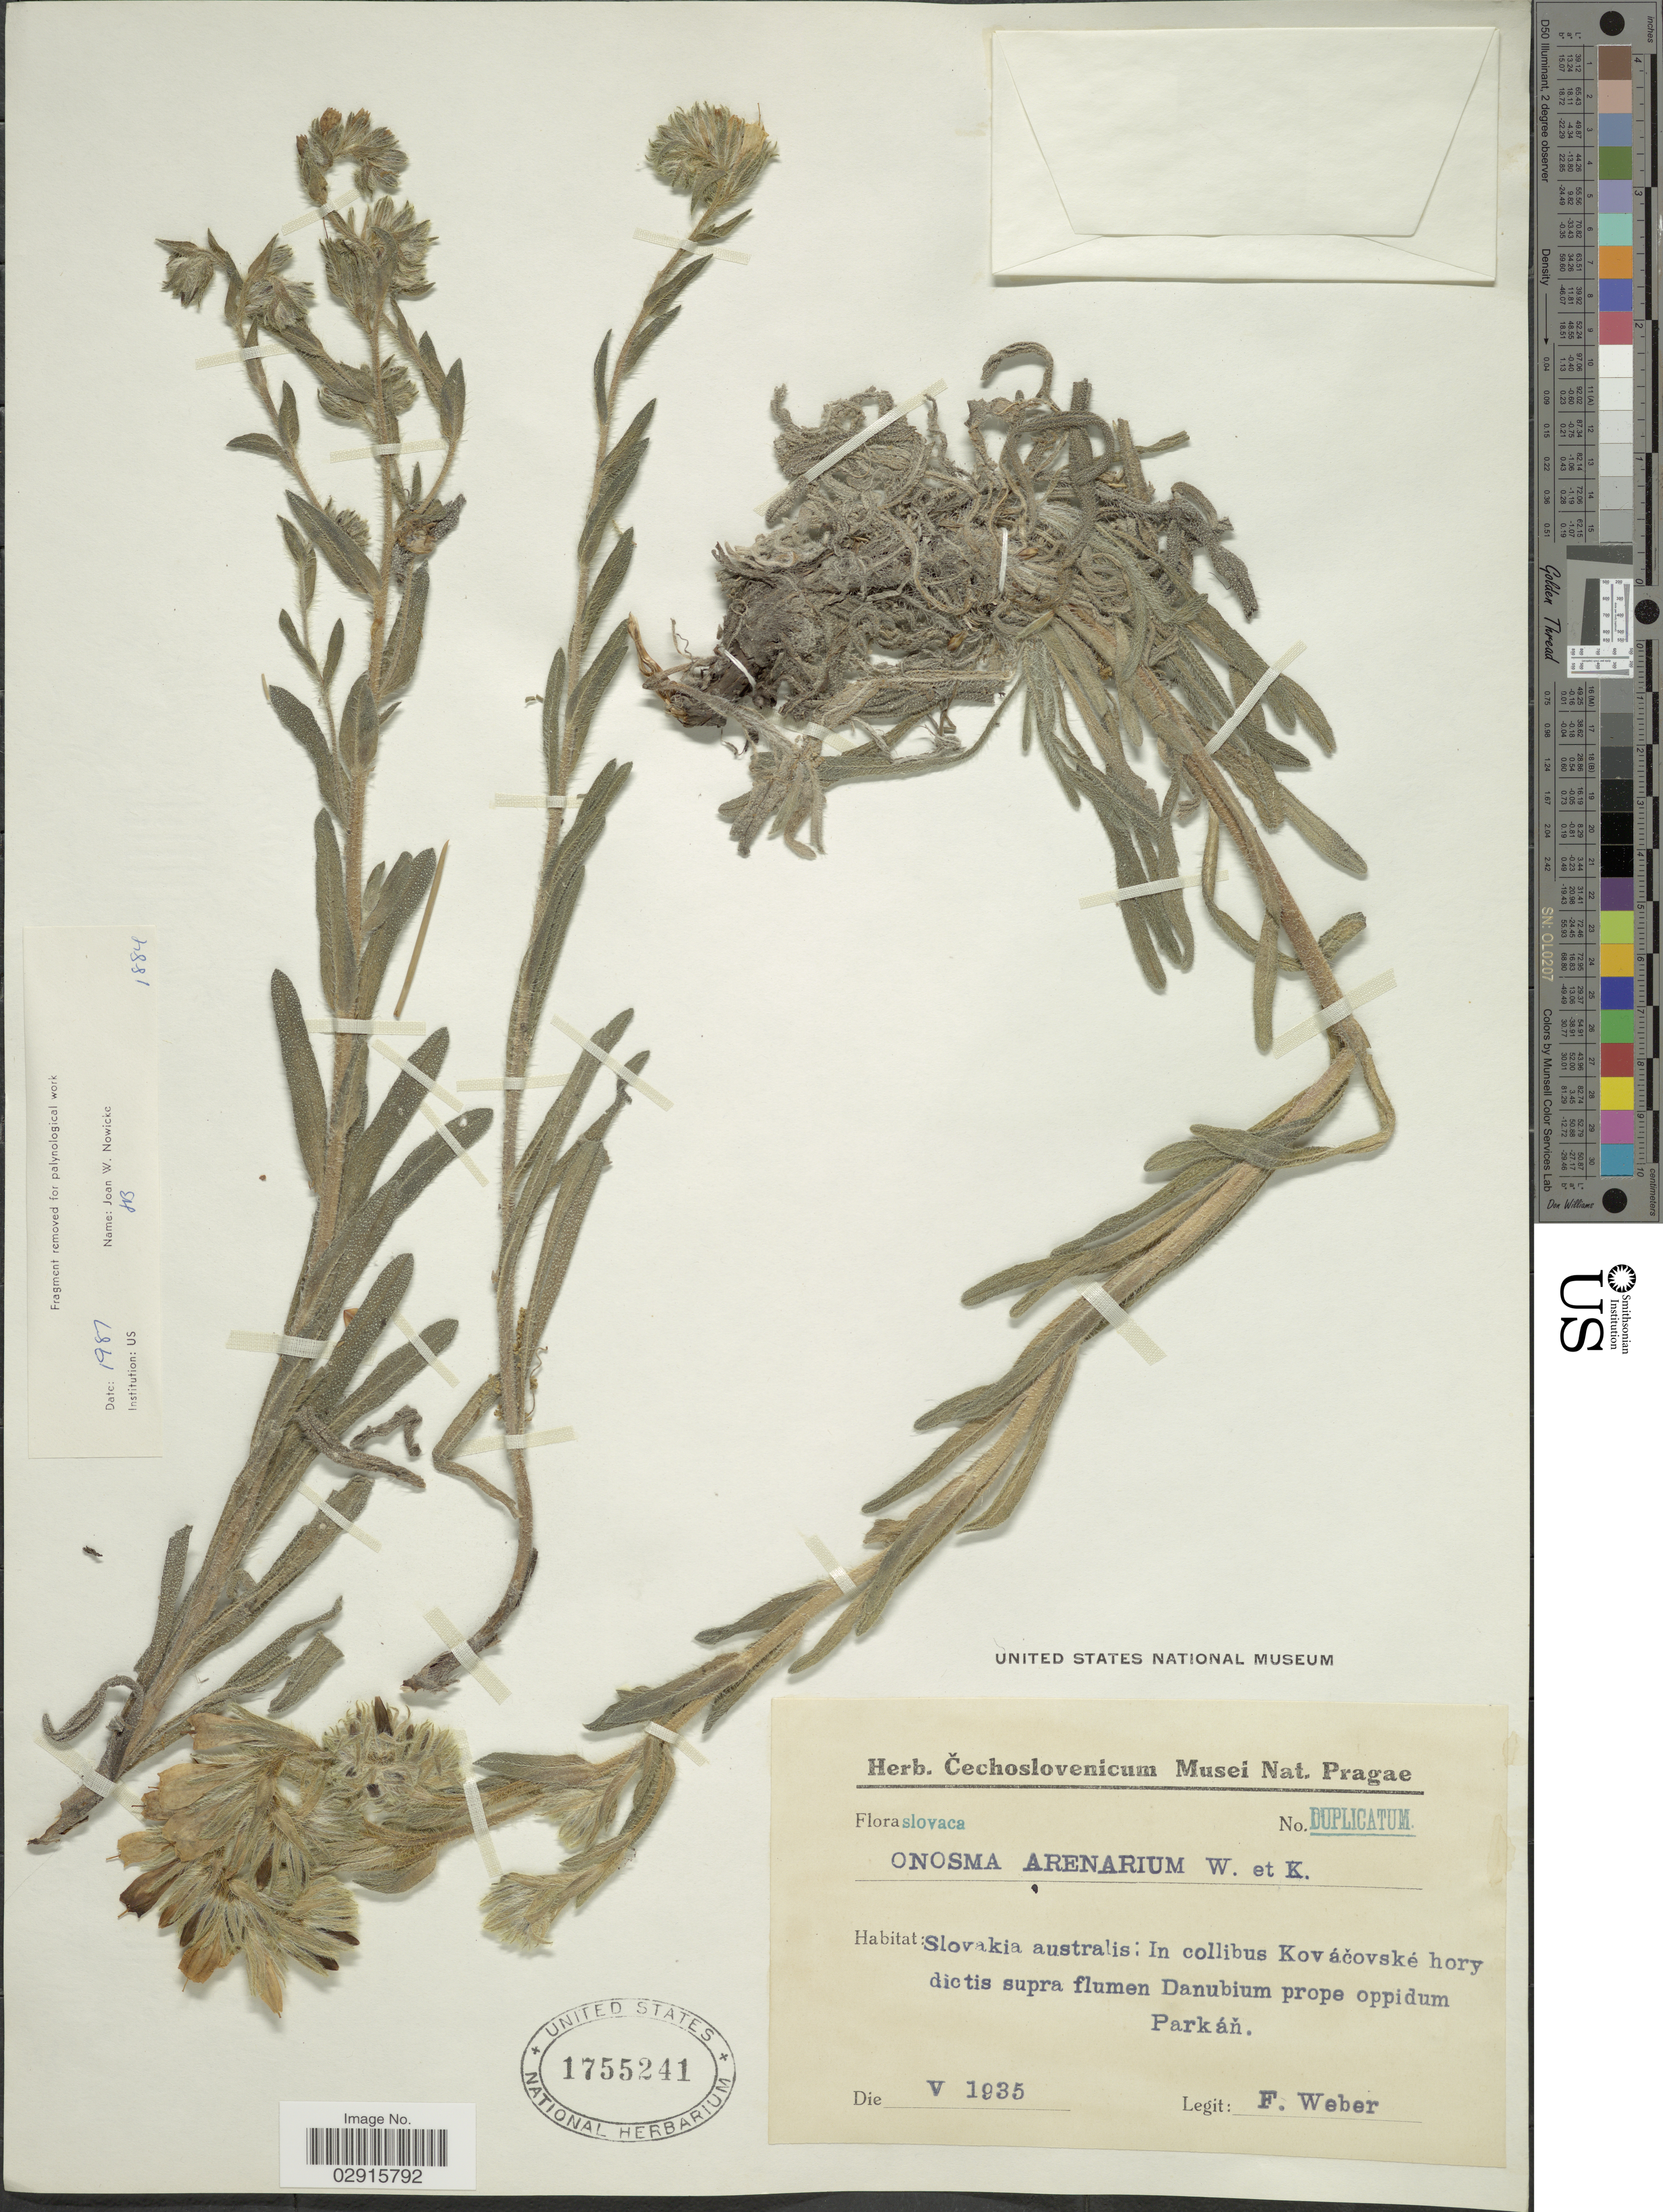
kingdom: Plantae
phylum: Tracheophyta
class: Magnoliopsida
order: Boraginales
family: Boraginaceae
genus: Onosma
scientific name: Onosma arenaria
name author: Waldst. & Kit.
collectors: F. Weber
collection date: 1935-05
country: Slovakia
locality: Slovakia australis: In collibus Kováčovské hory dictis supra flumen Danubium prope oppidum Parkán.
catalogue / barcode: US 1755241